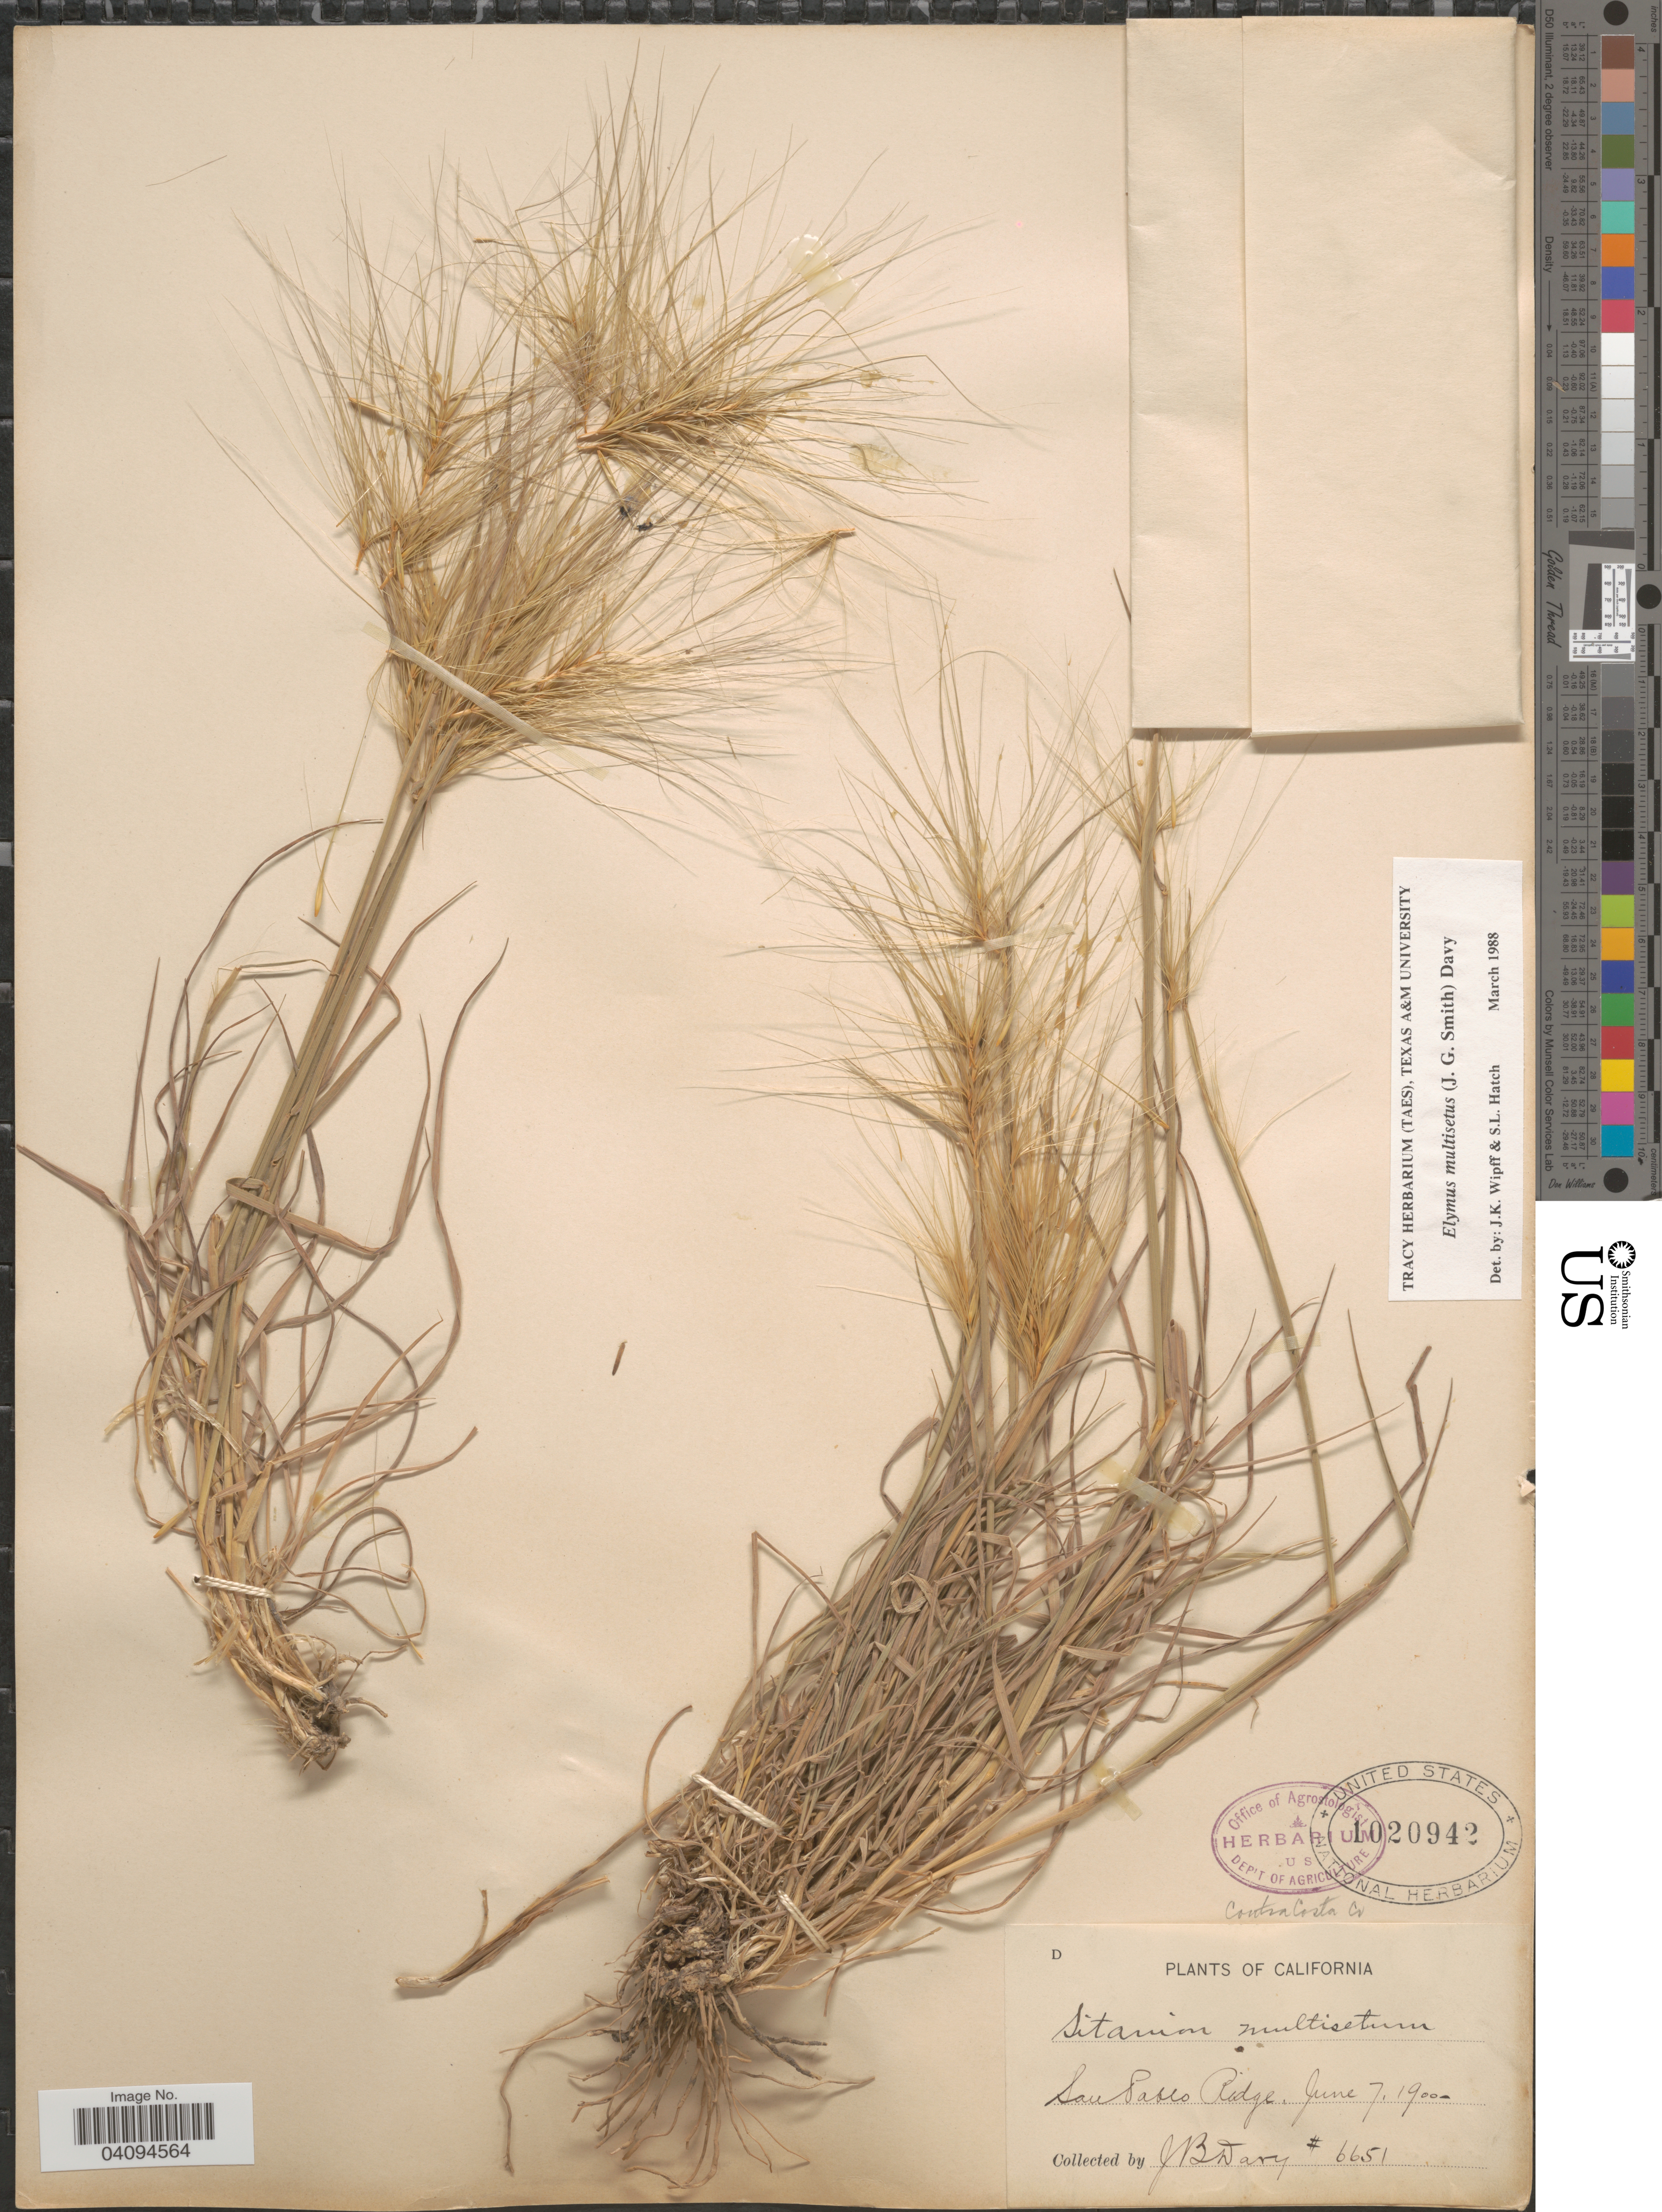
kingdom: Plantae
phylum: Tracheophyta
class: Liliopsida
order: Poales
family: Poaceae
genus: Elymus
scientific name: Elymus multisetus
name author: (J.G. Sm.) Burtt Davy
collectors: J. Burtt Davy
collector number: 6651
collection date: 1900-06-07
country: United States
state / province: California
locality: Contra Costa Cro. Santa Pablo Ridge.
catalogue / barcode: US 1020942